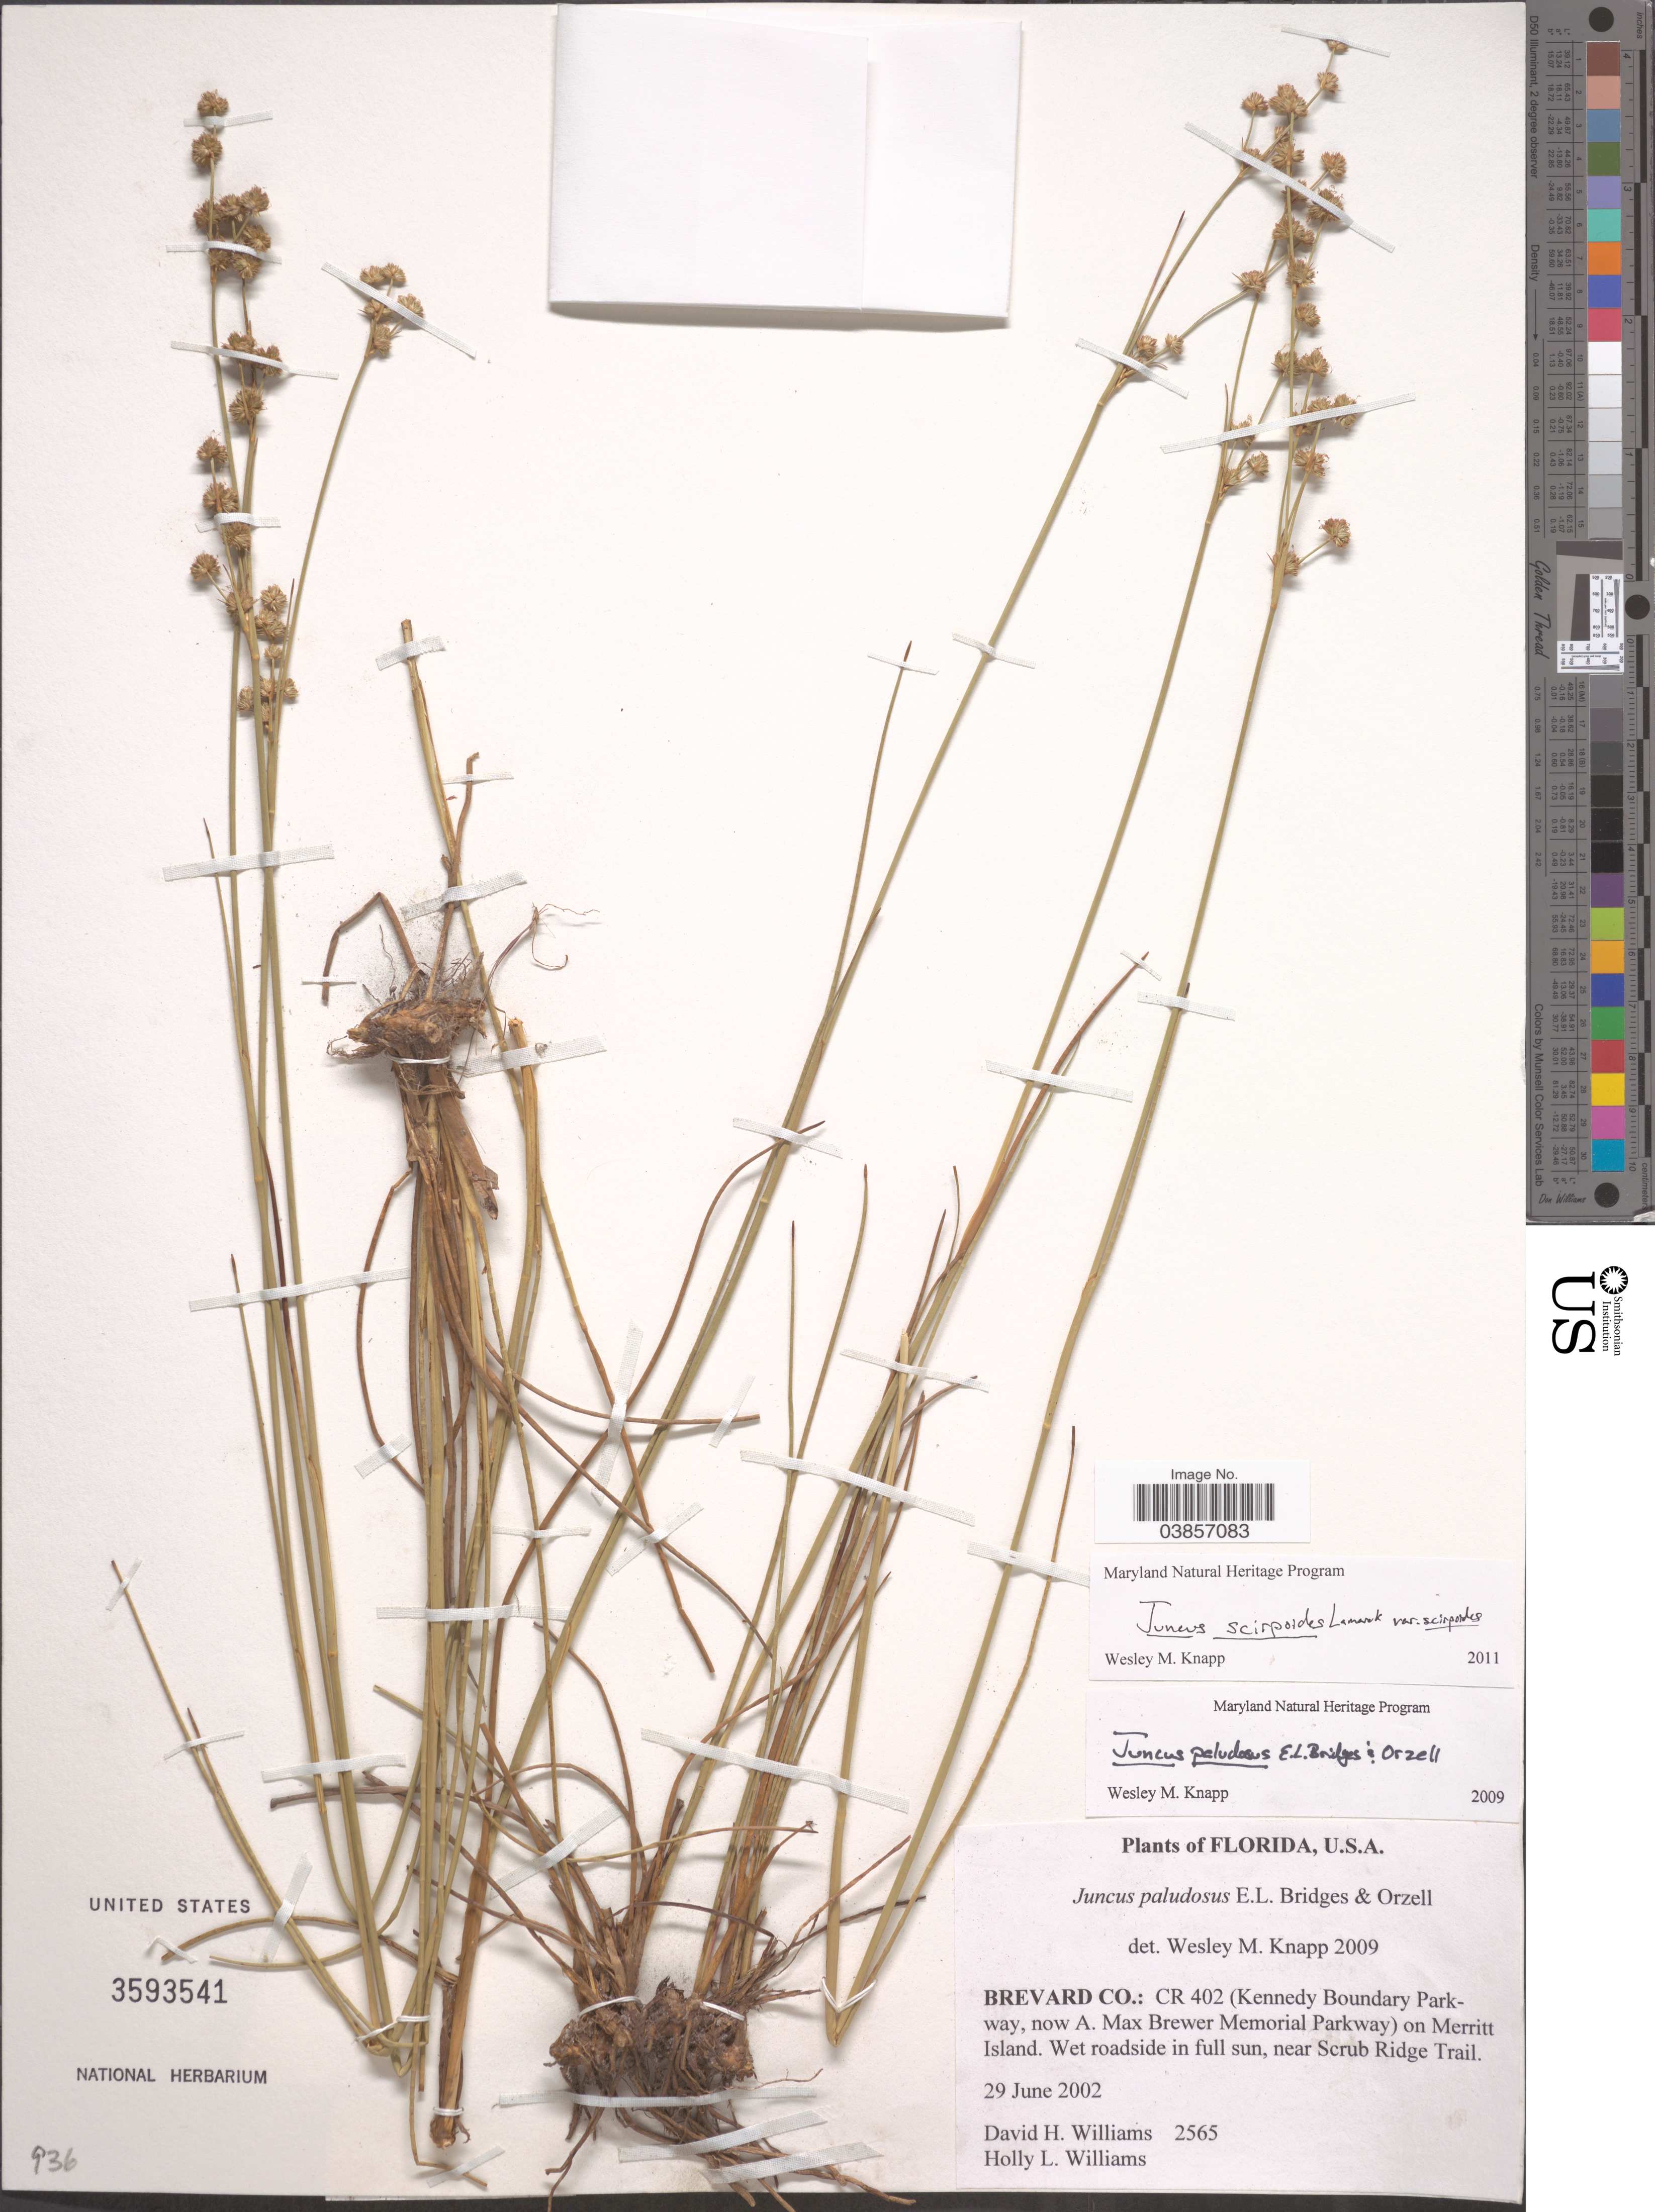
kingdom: Plantae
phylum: Tracheophyta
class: Liliopsida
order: Poales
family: Juncaceae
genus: Juncus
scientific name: Juncus scirpoides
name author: Lam.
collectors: D. H. Williams & H. Williams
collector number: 2565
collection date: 2002-06-29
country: United States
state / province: Florida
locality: Brevard Co.: CR 402 (Kennedy Boundary Parkway, now A. Max Brewer Memorial Parkway) on Merritt Island. Near Scrub Ridge Trail.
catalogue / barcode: US 3593541